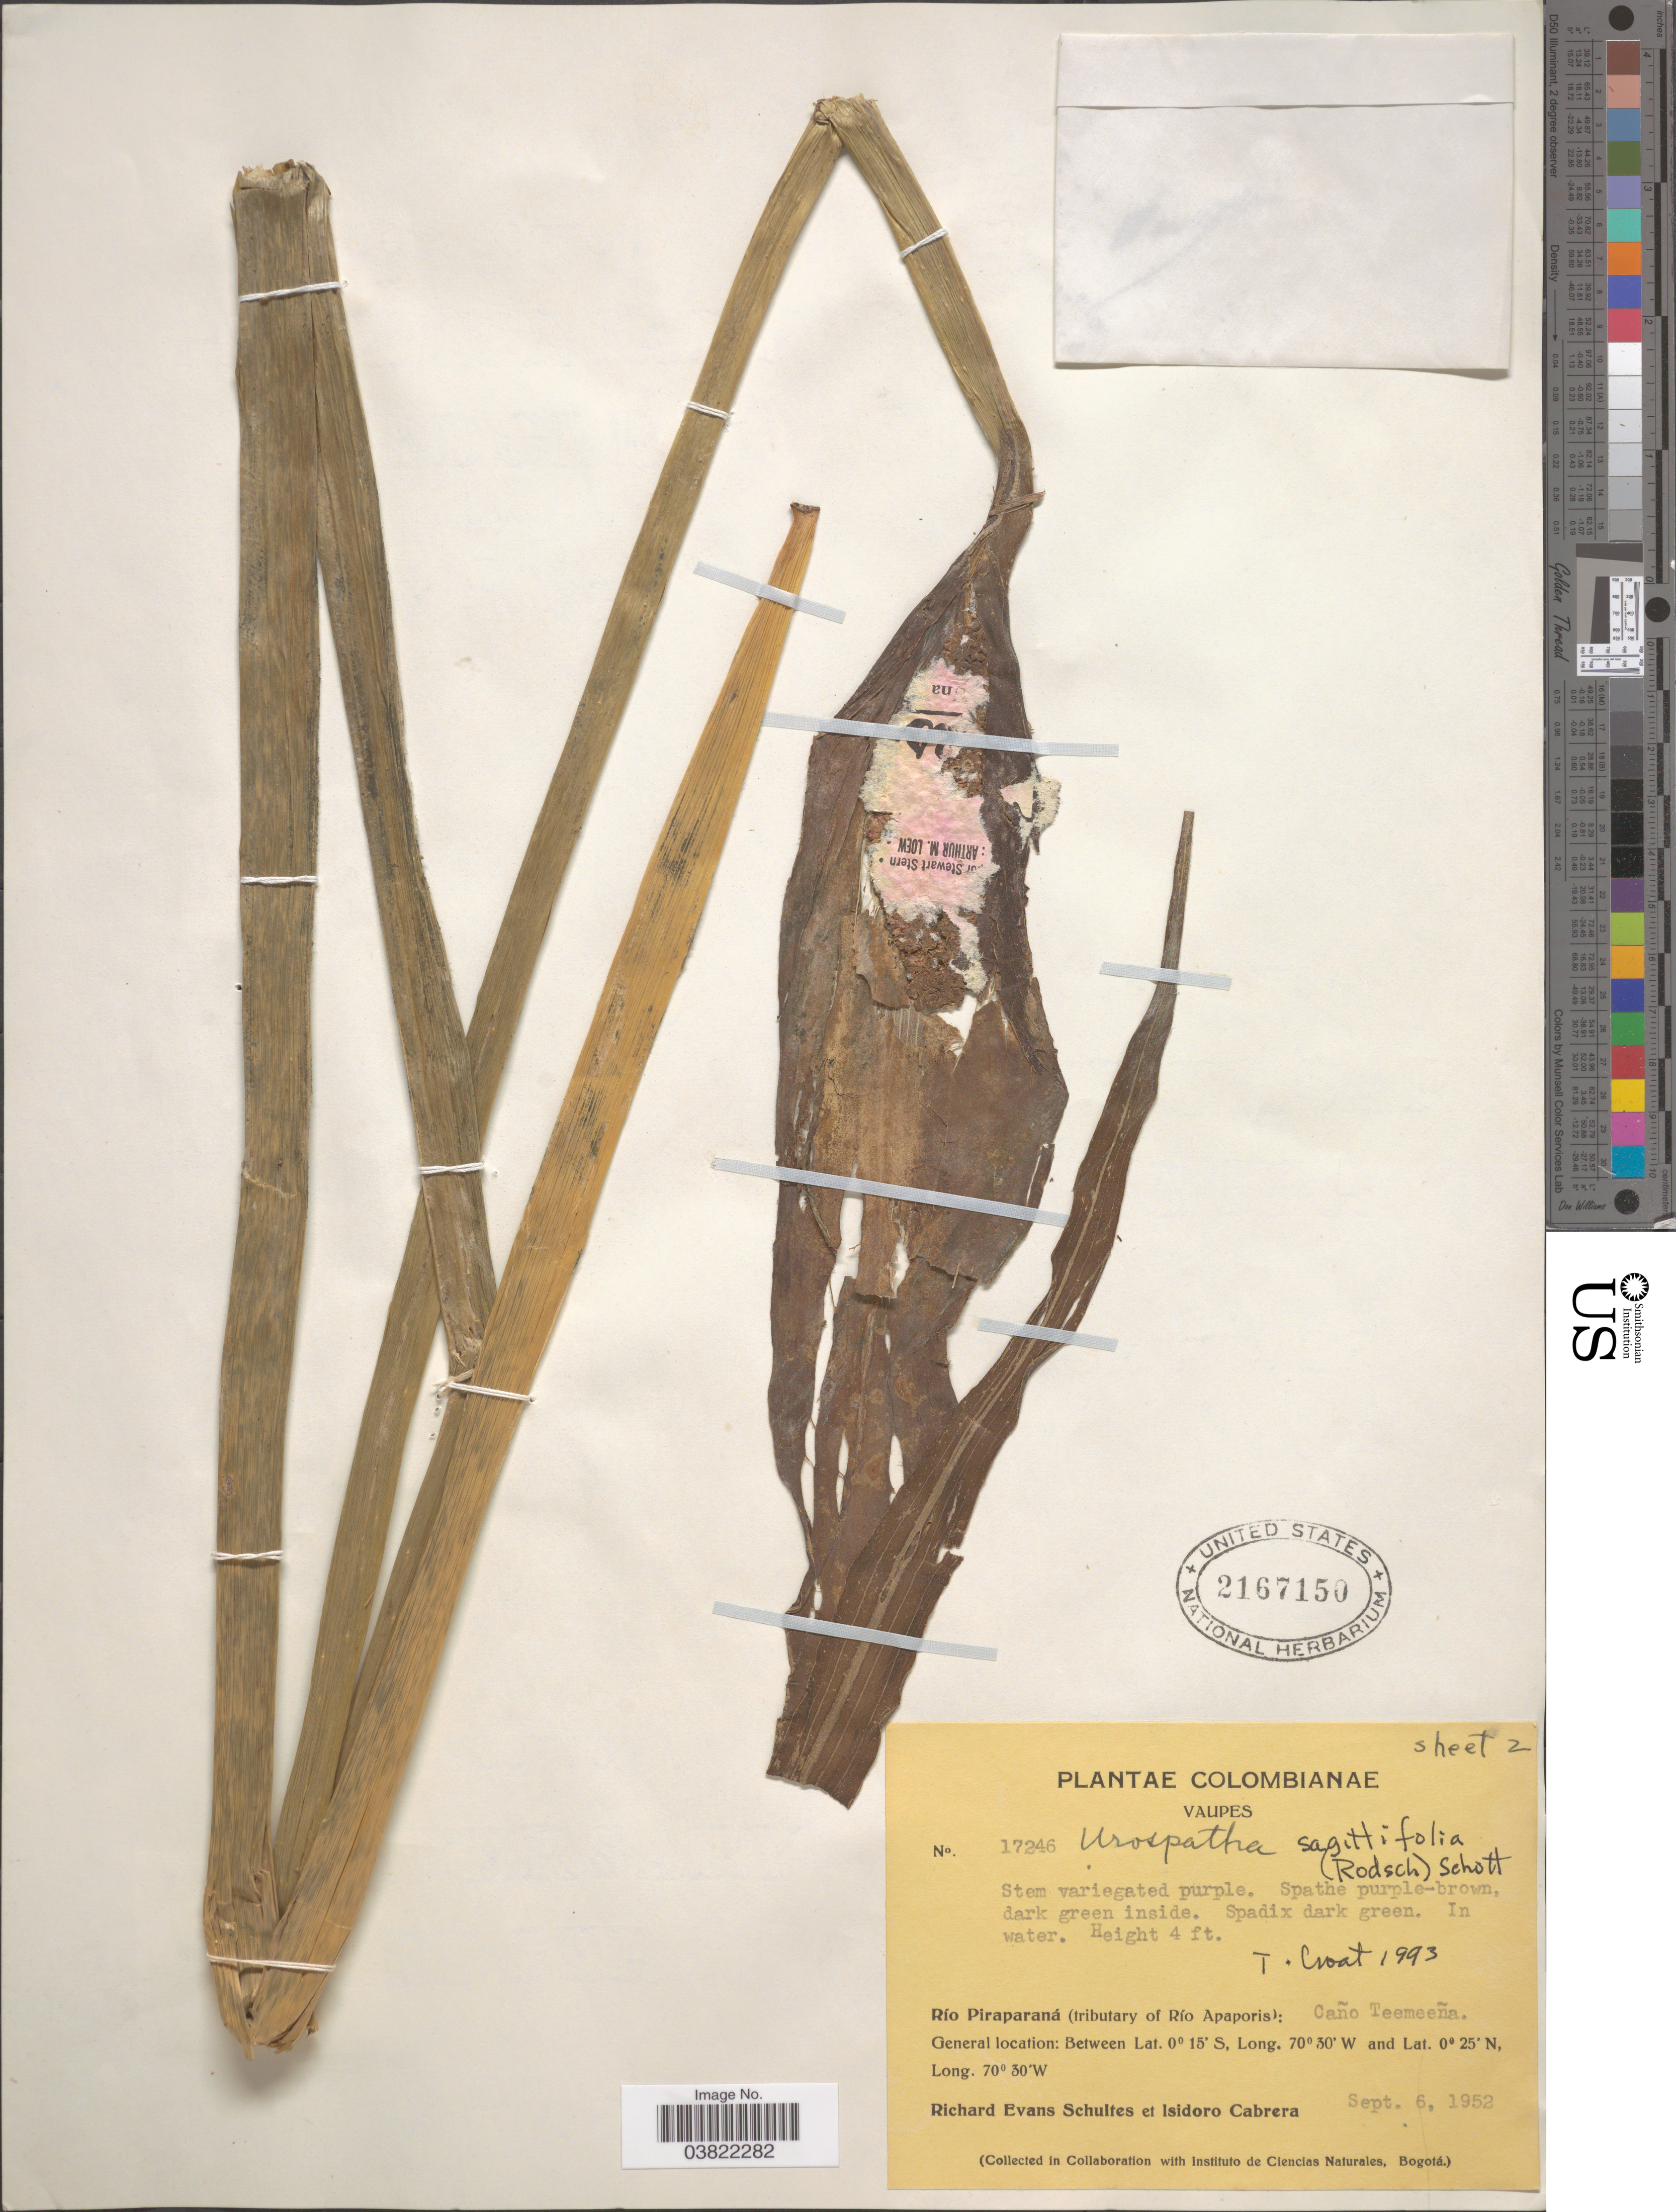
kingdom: Plantae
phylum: Tracheophyta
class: Liliopsida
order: Alismatales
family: Araceae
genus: Urospatha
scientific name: Urospatha sagittifolia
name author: (Rudge) Schott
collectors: R. E. Schultes & I. Cabrera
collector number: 17246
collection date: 1952-09-06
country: Colombia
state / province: Vaupés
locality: Río Piraparaná (tributary of Río Apaporis): Caño Teemeeña.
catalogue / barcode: US 2167150